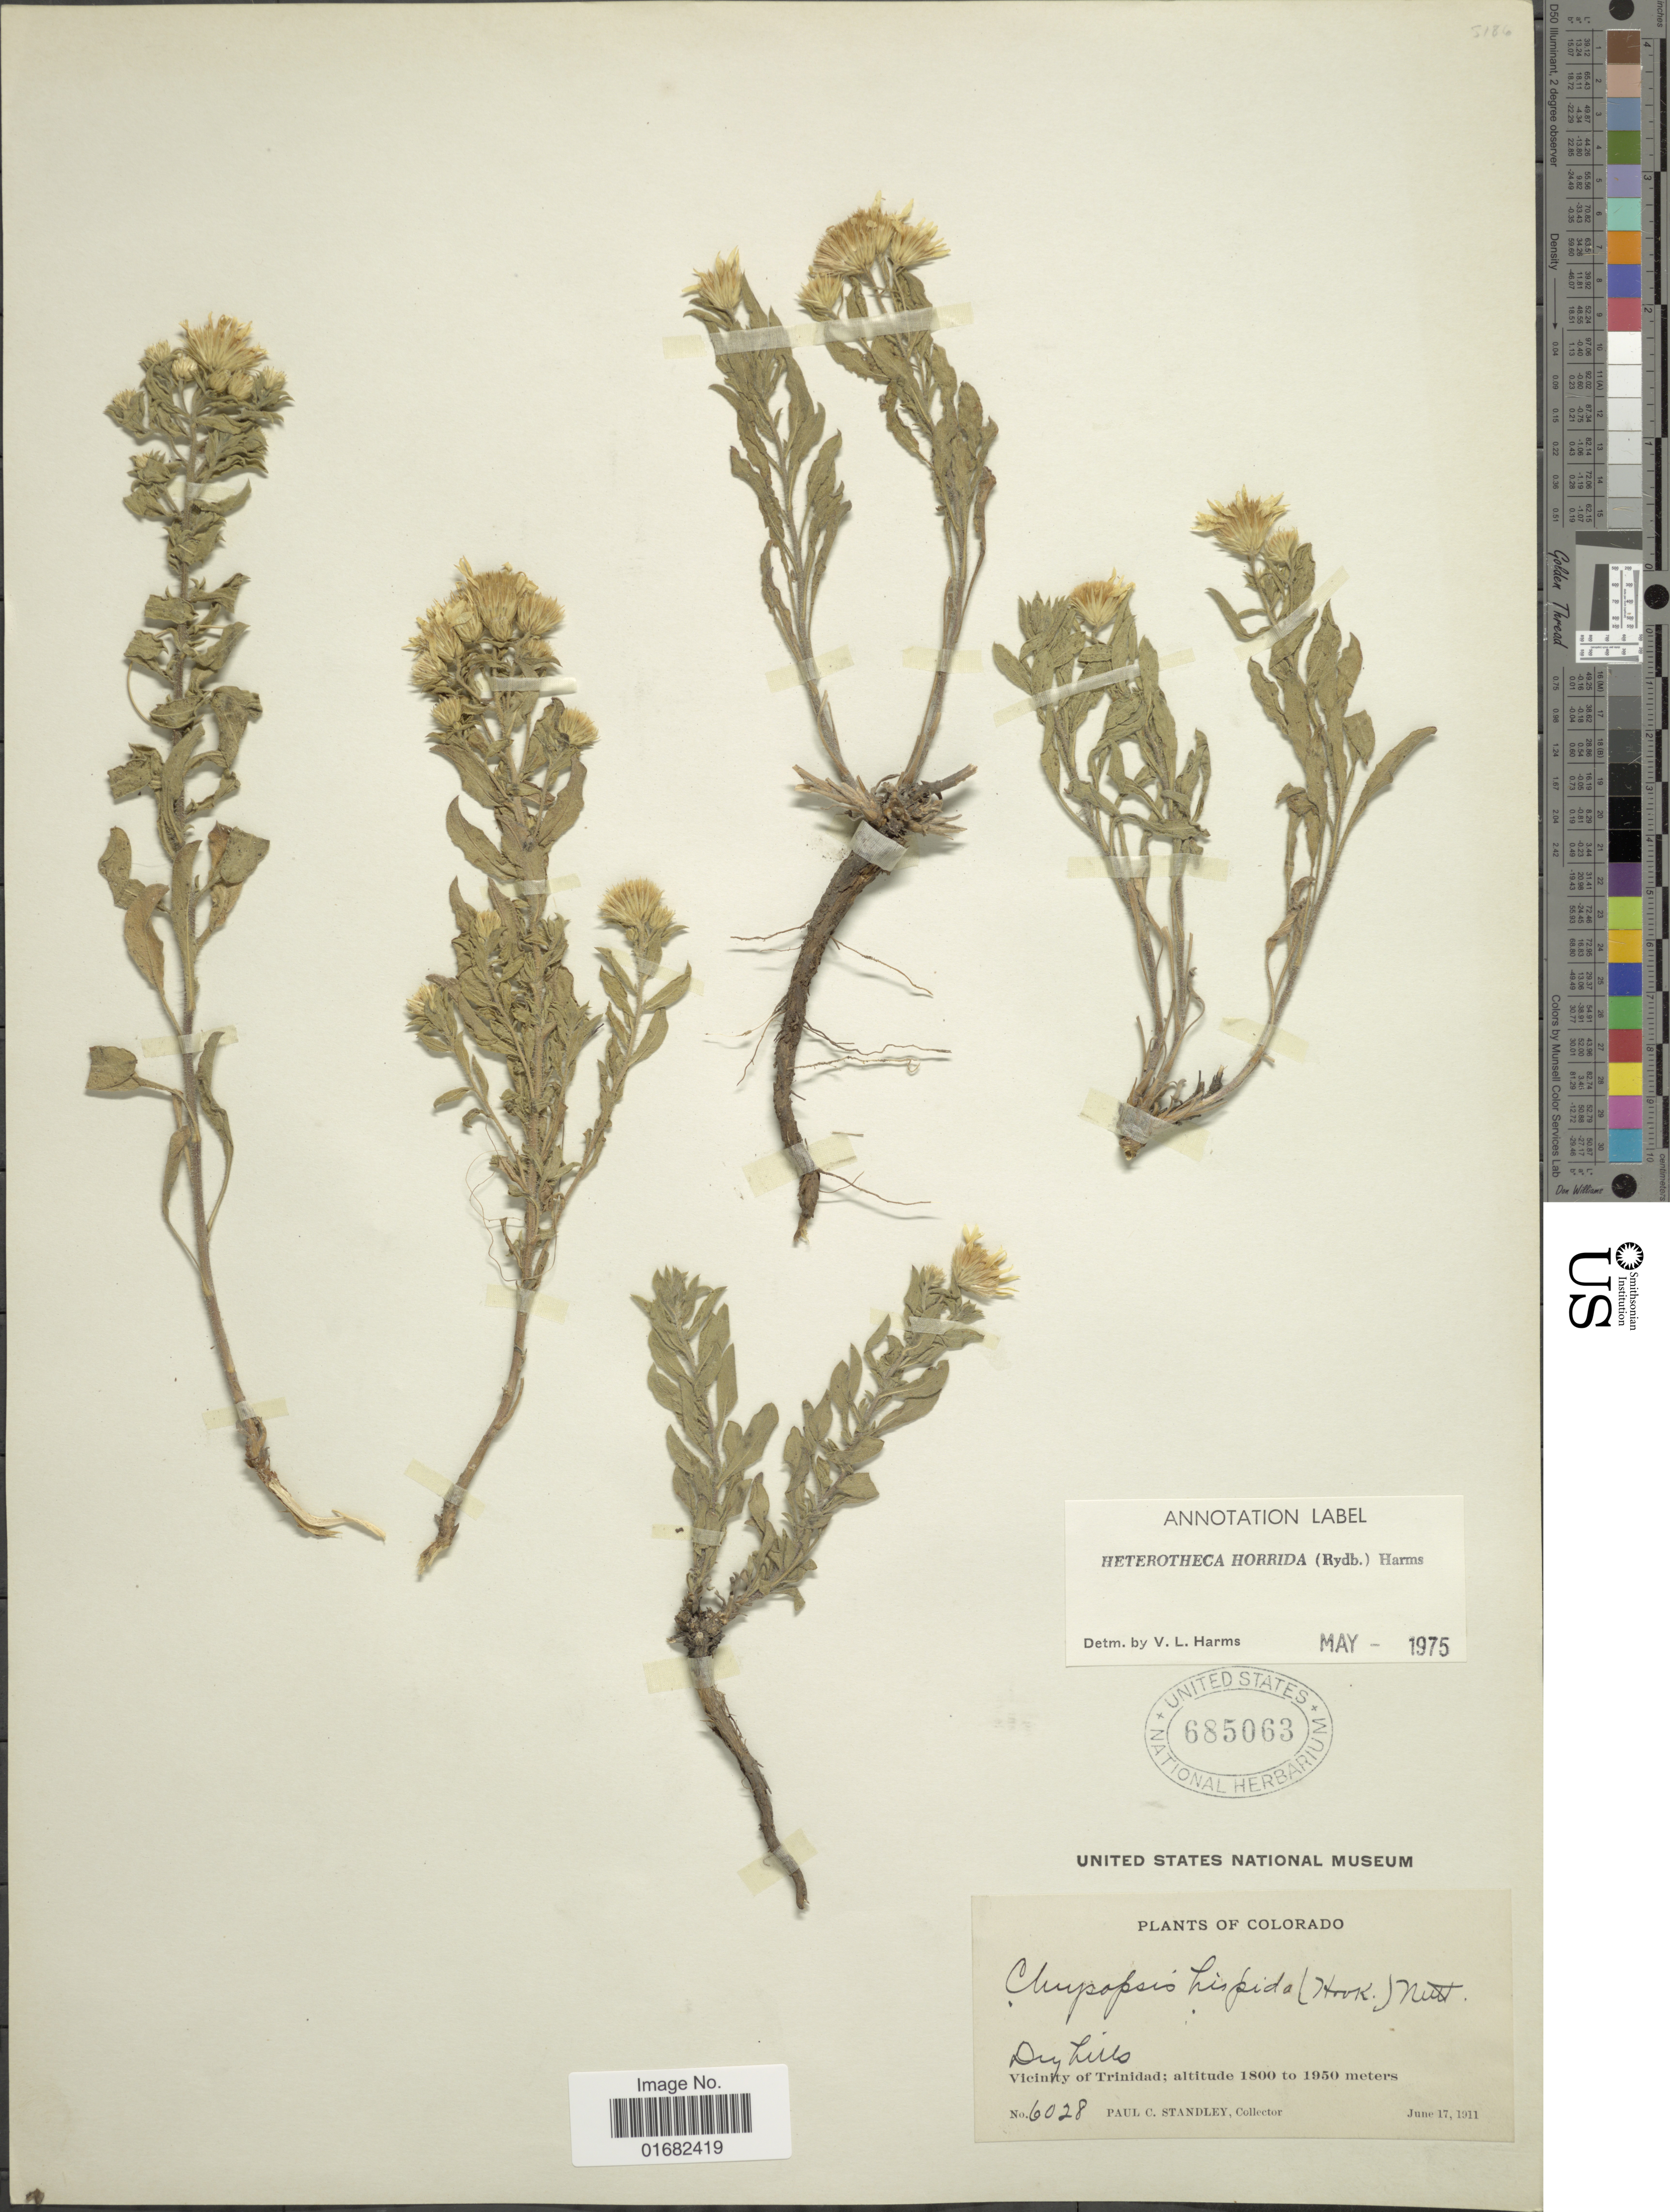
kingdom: Plantae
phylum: Tracheophyta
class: Magnoliopsida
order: Asterales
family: Asteraceae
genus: Heterotheca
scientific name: Heterotheca horrida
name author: (Rydb.) V.L. Harms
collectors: P. C. Standley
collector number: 6028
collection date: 1911-06-17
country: United States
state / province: Colorado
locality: Vicinity of Trinidad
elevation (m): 1800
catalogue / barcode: US 685063